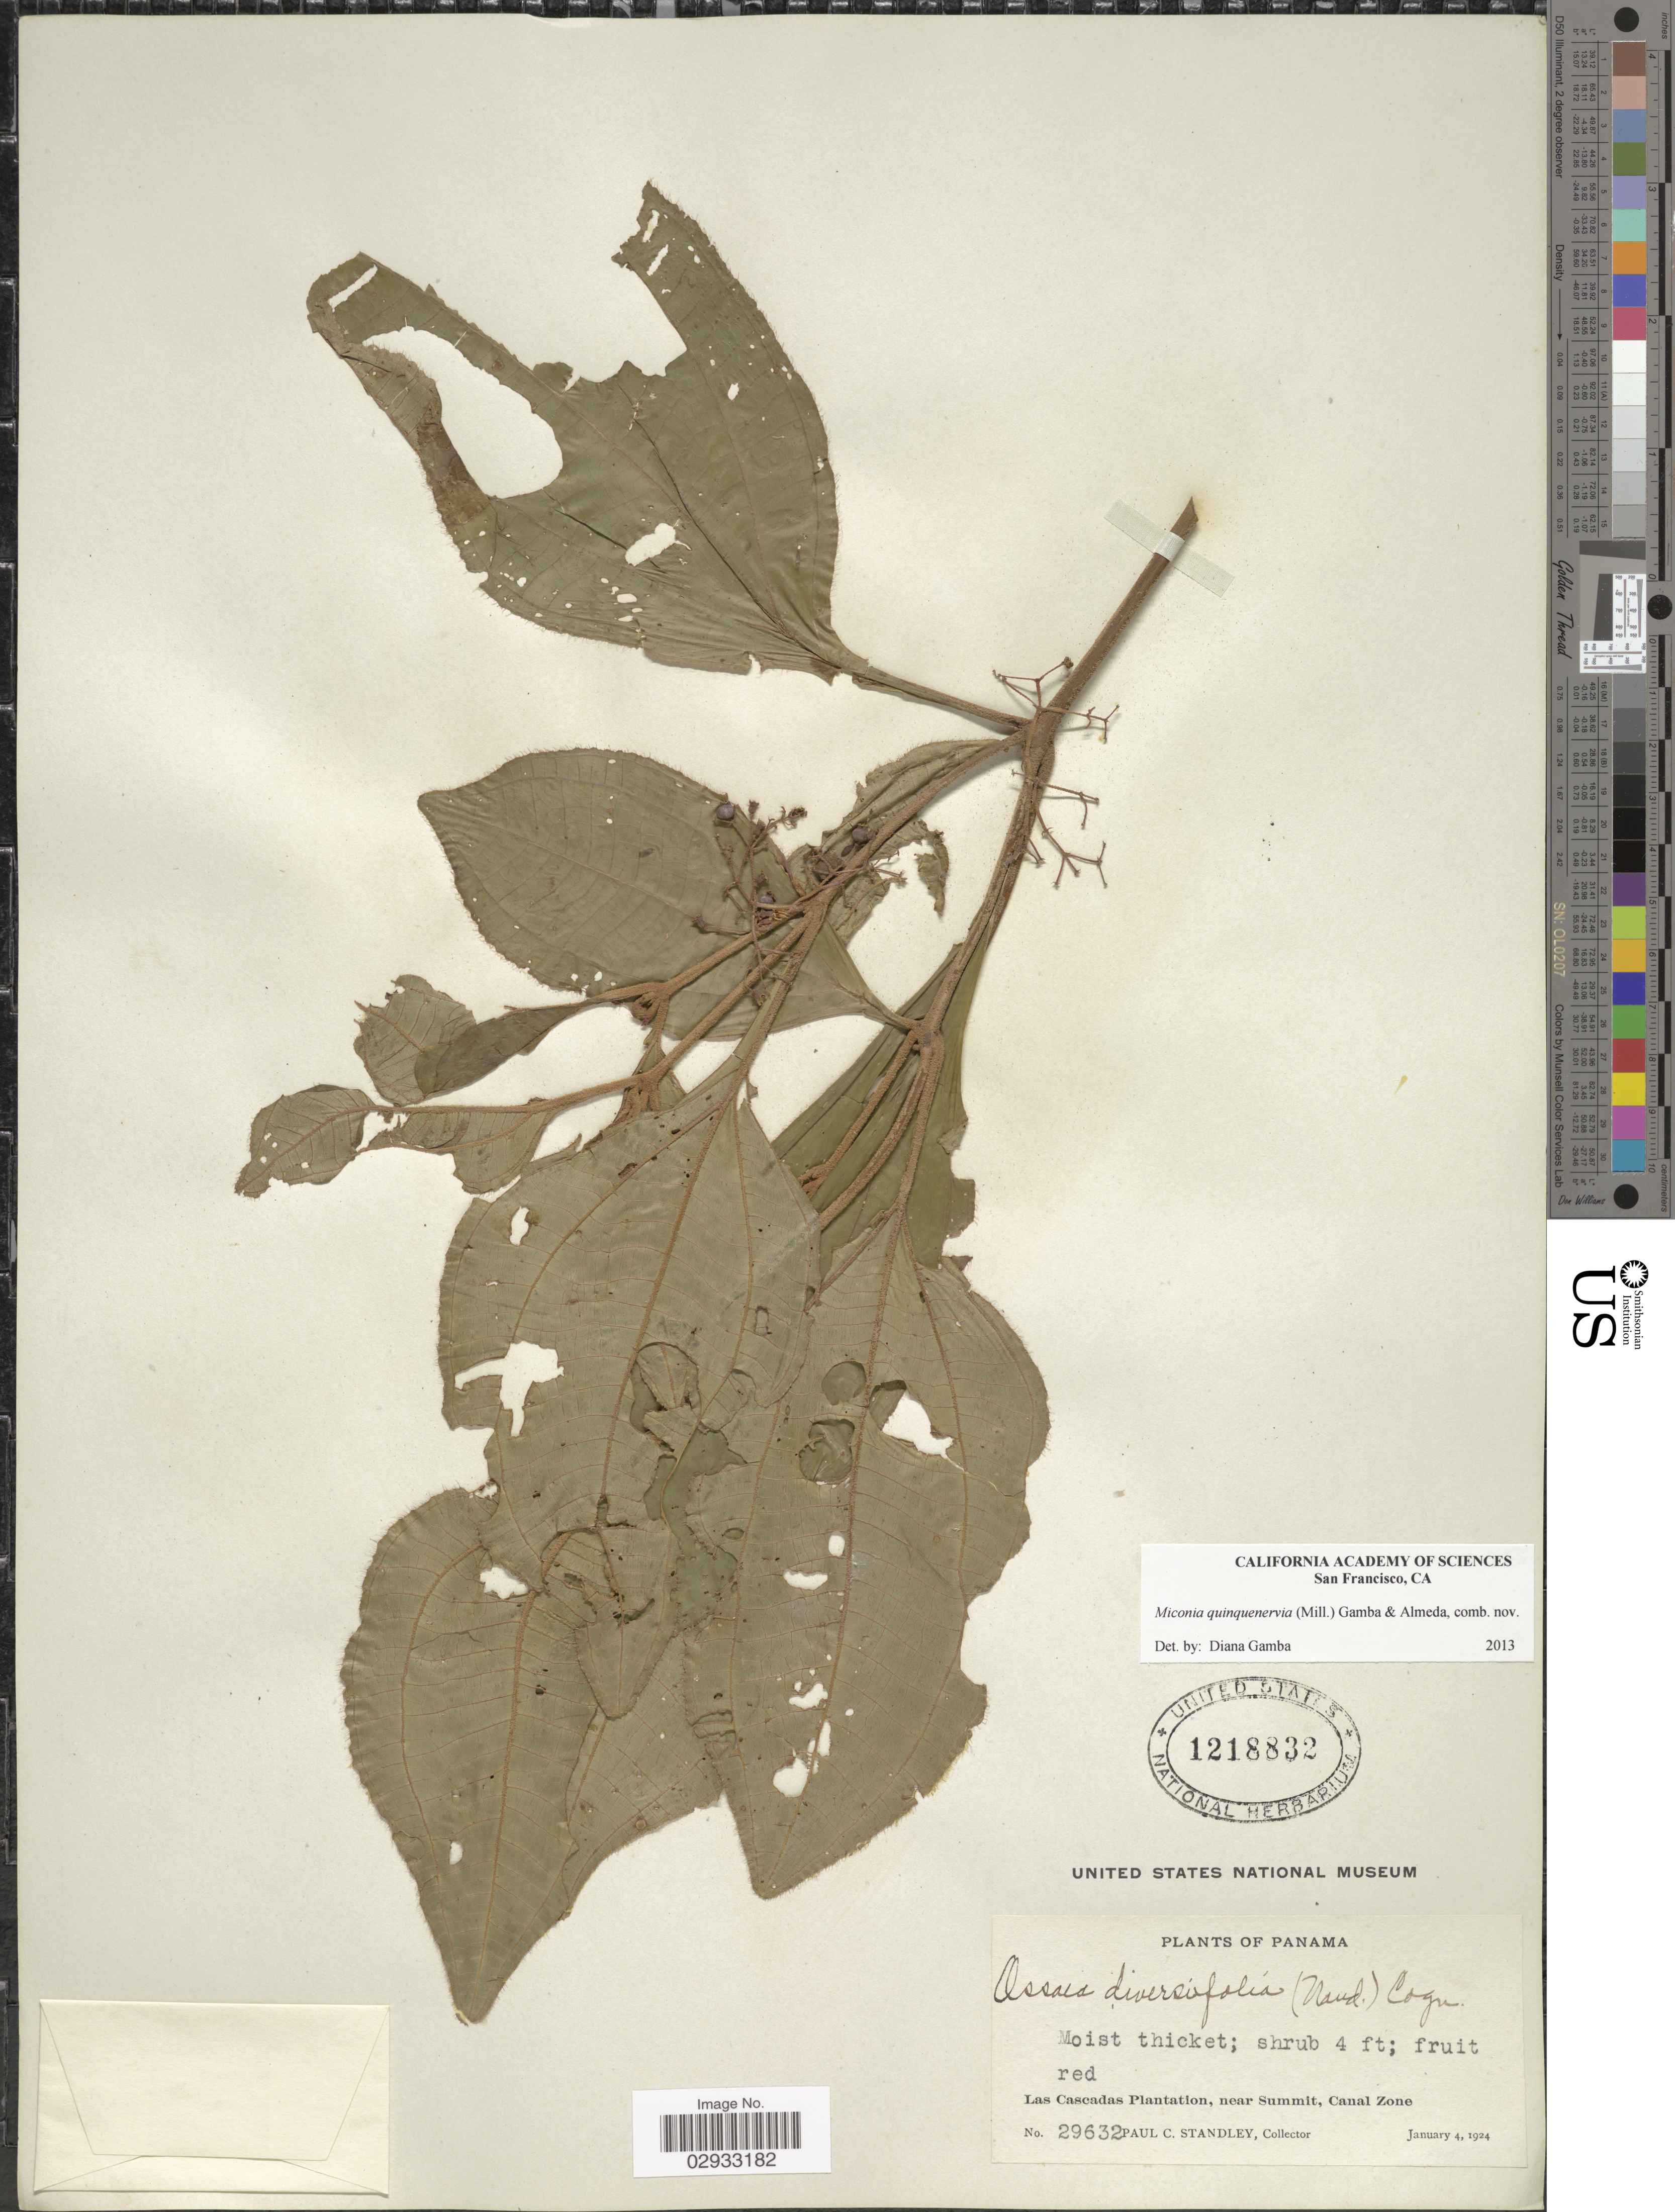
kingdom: Plantae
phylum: Tracheophyta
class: Magnoliopsida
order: Myrtales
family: Melastomataceae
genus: Miconia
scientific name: Miconia quinquenervia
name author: (Mill.) Gamba & Almeda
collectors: P. C. Standley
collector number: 29632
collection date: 1924-01-04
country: Panama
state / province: Colón / Panamá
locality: Las Cascadas Plantation, near Summit, Canal Zone.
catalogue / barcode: US 1218832